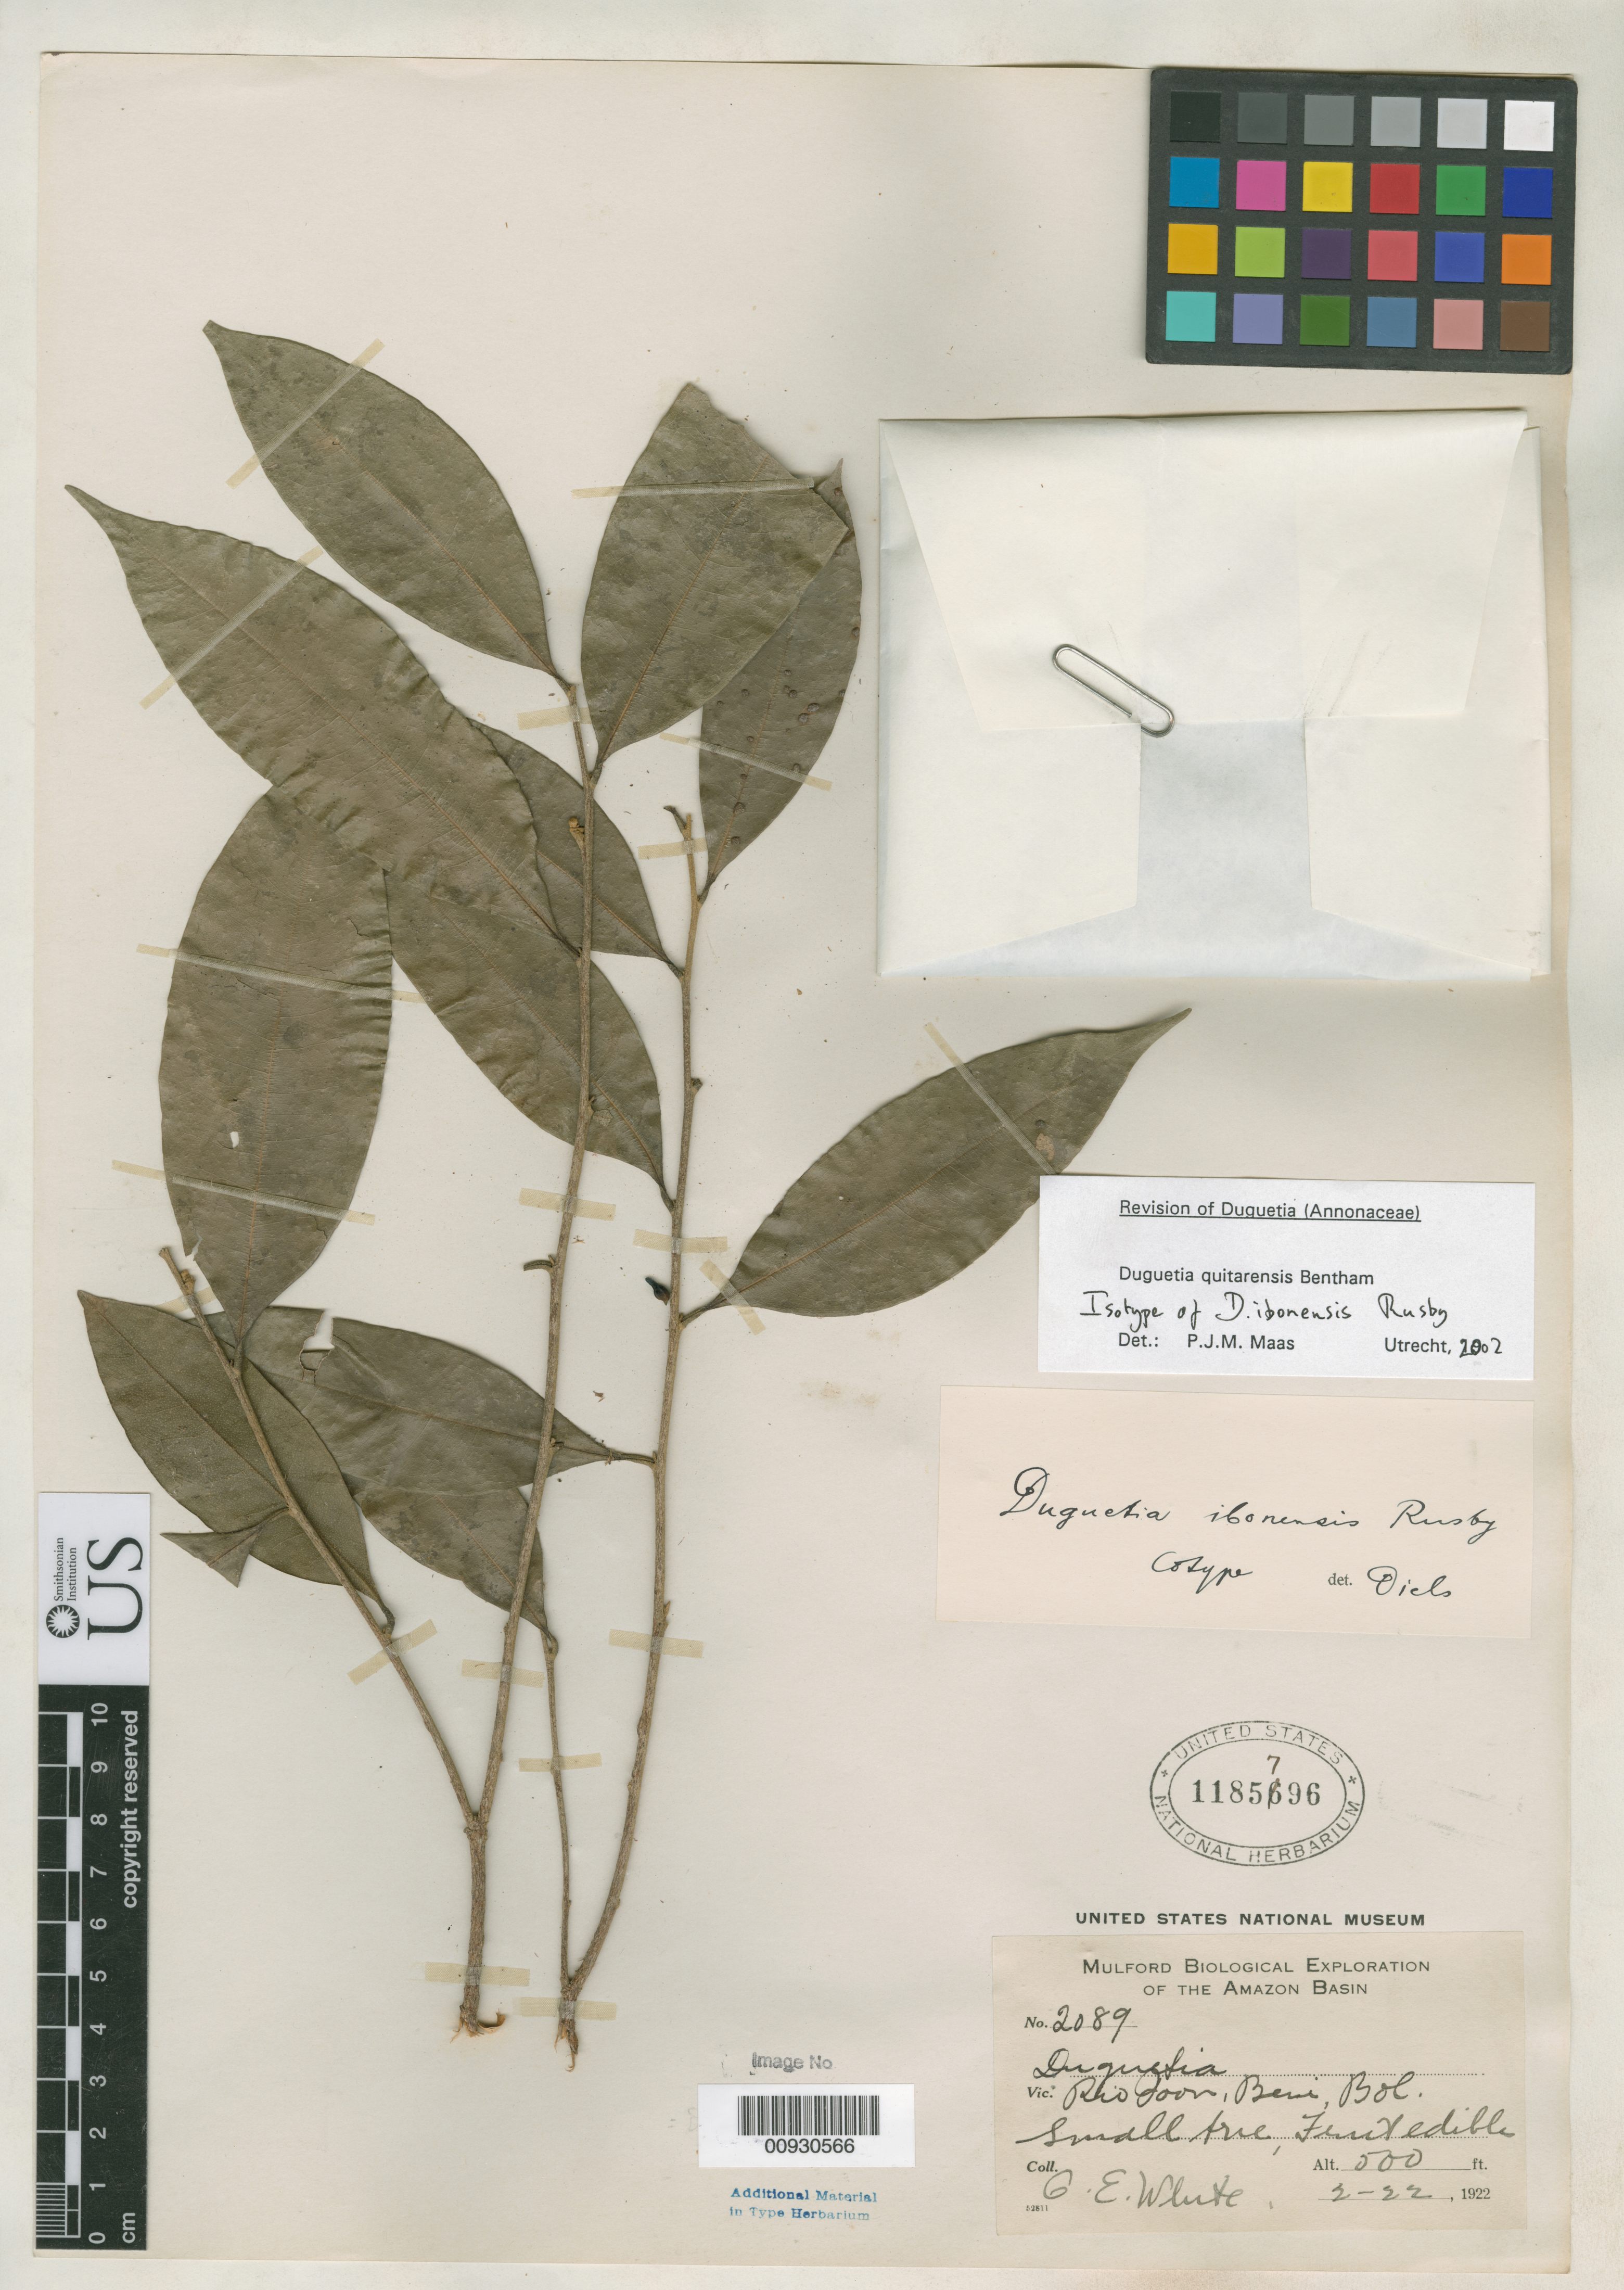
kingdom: Plantae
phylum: Tracheophyta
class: Magnoliopsida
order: Magnoliales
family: Annonaceae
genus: Duguetia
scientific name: Duguetia ibonensis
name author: Rusby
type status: Isotype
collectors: O. E. White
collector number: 2089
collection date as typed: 2-22-1922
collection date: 1922-02-22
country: Bolivia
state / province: Beni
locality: Rio Ibon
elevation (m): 152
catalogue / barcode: US 1185796